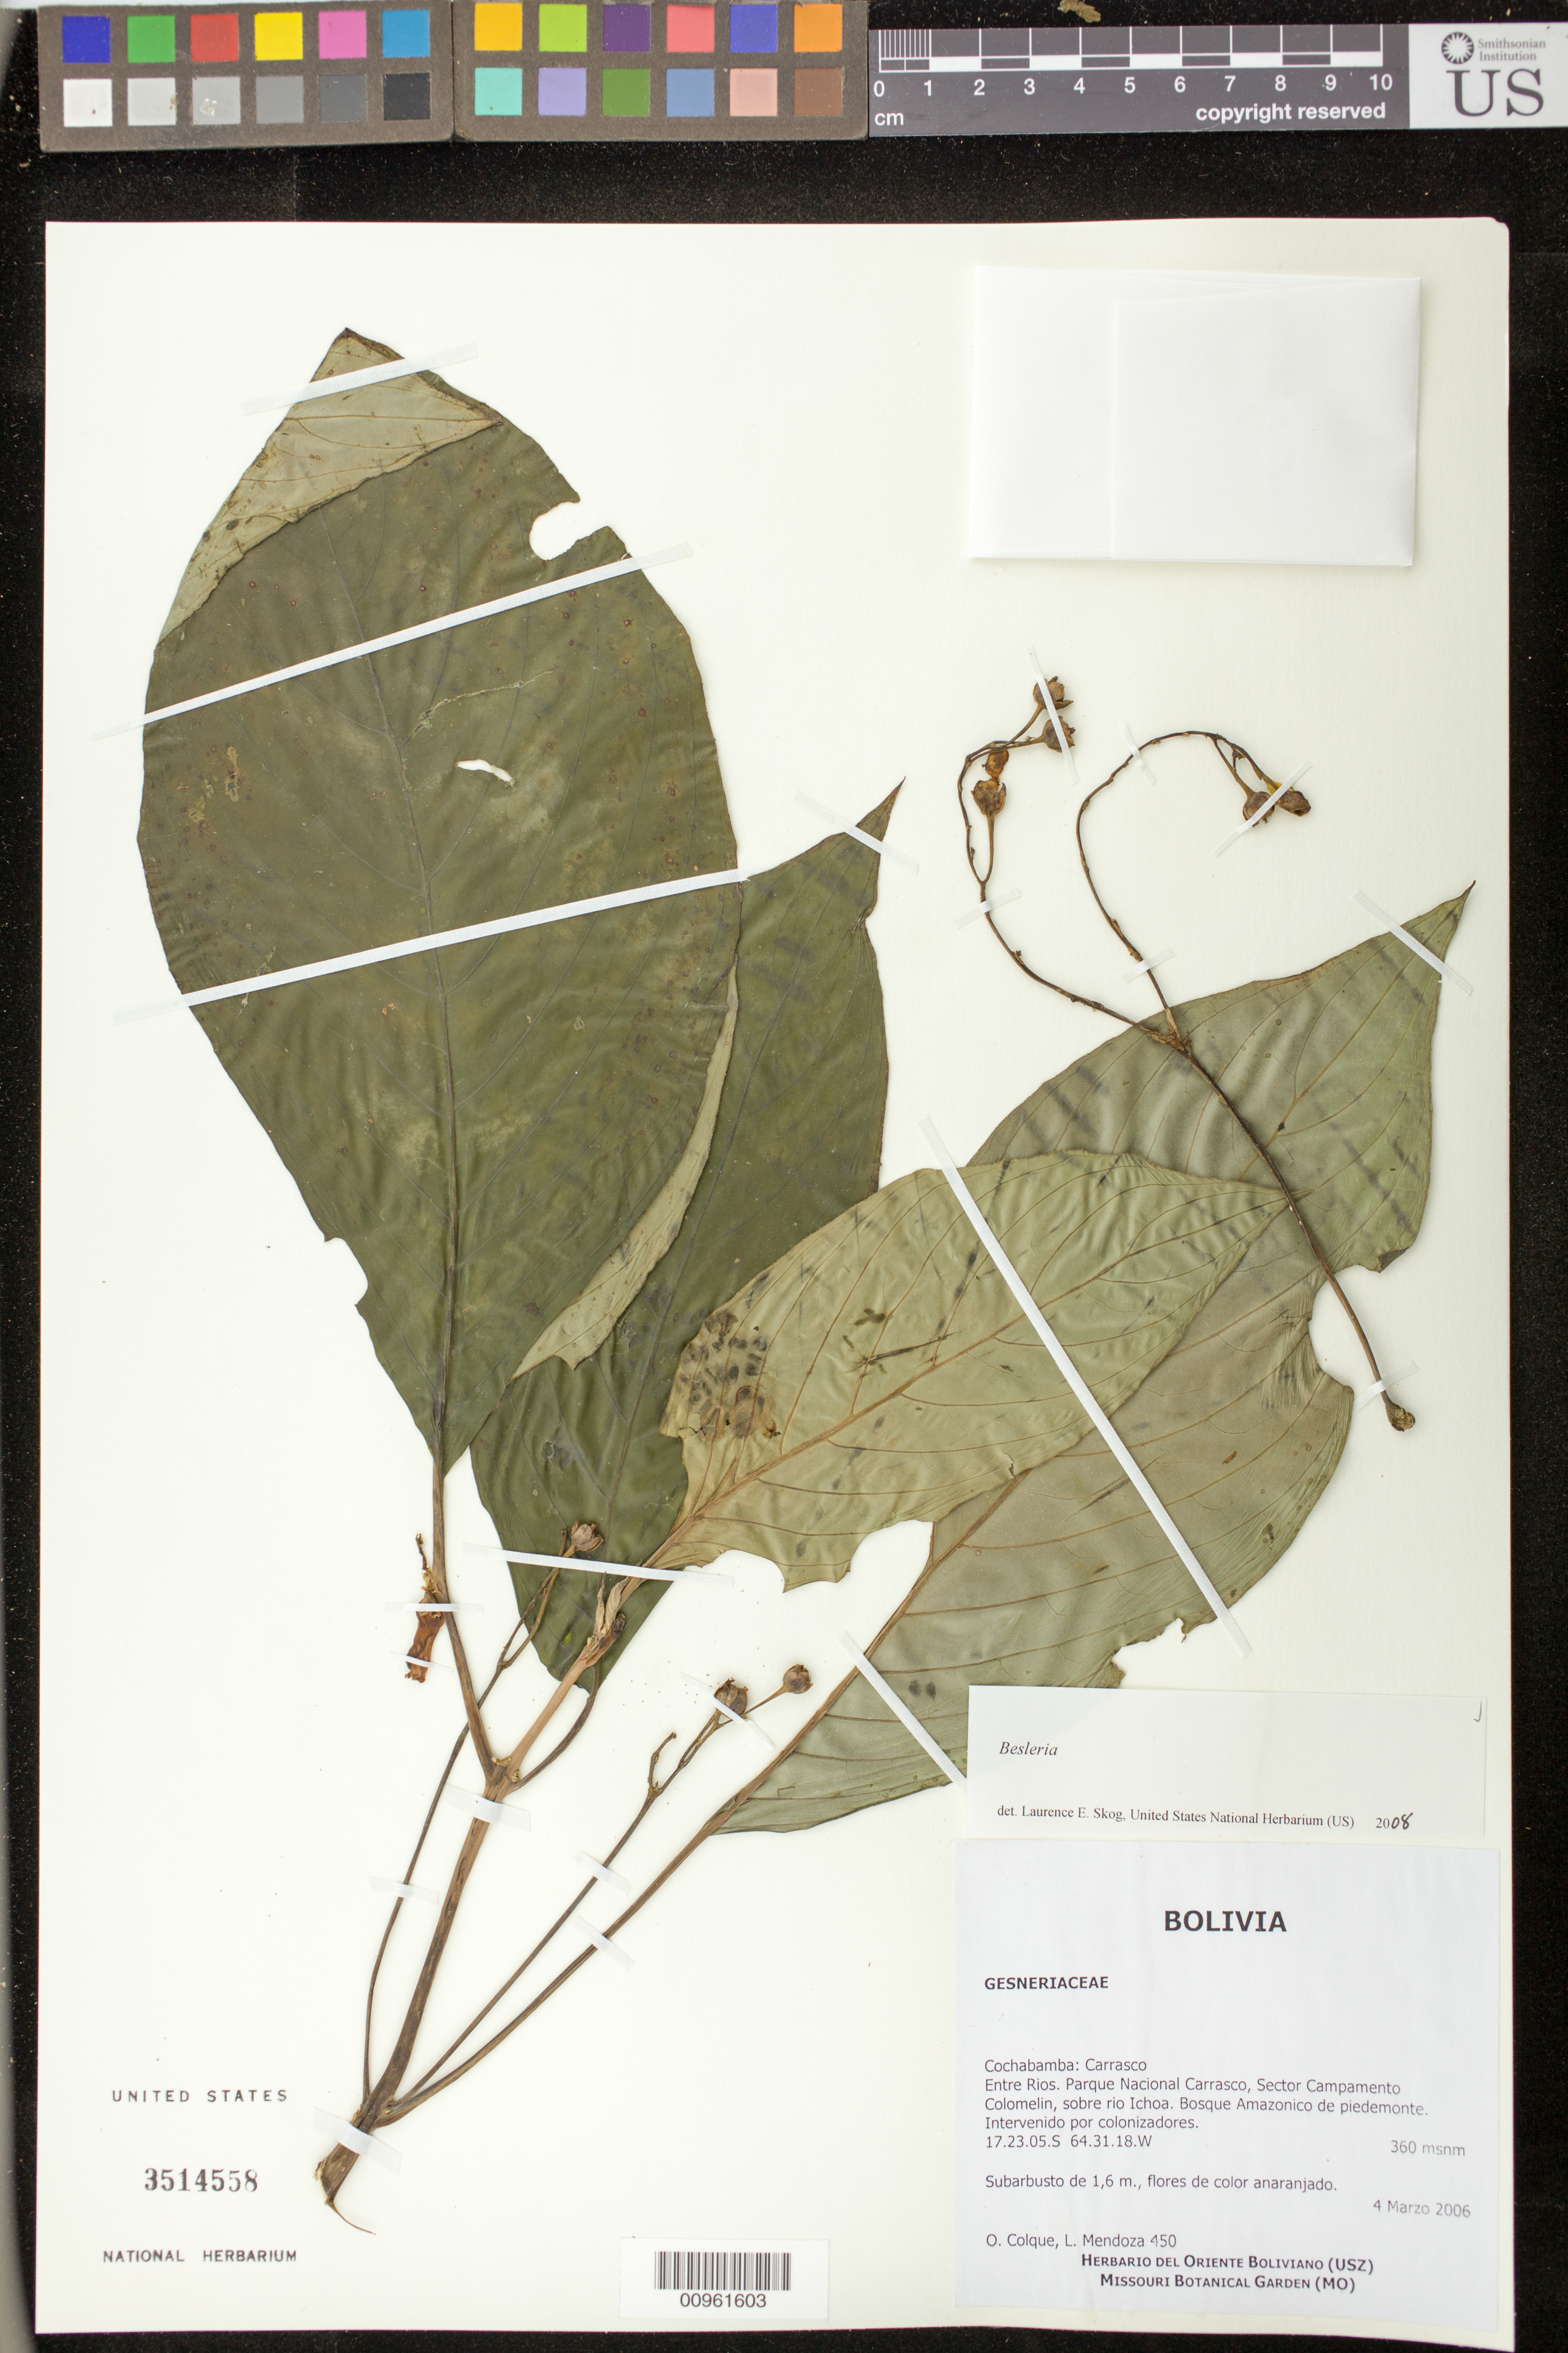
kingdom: Plantae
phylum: Tracheophyta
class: Magnoliopsida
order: Lamiales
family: Gesneriaceae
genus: Besleria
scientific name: Besleria sp.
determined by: Skog, Laurence E.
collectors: O. Colque & L. Mendoza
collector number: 450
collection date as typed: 04 Mar 2006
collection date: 2006-03-04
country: Bolivia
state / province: Cochabamba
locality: Cochabamba: Carrasco. Entre Rios. Parque nacional Carrasco, Sector Campamento Colomelin, sobre rio Ichoa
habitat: Bosque Amazonico de piedemonte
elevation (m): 360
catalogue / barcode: US 3514558